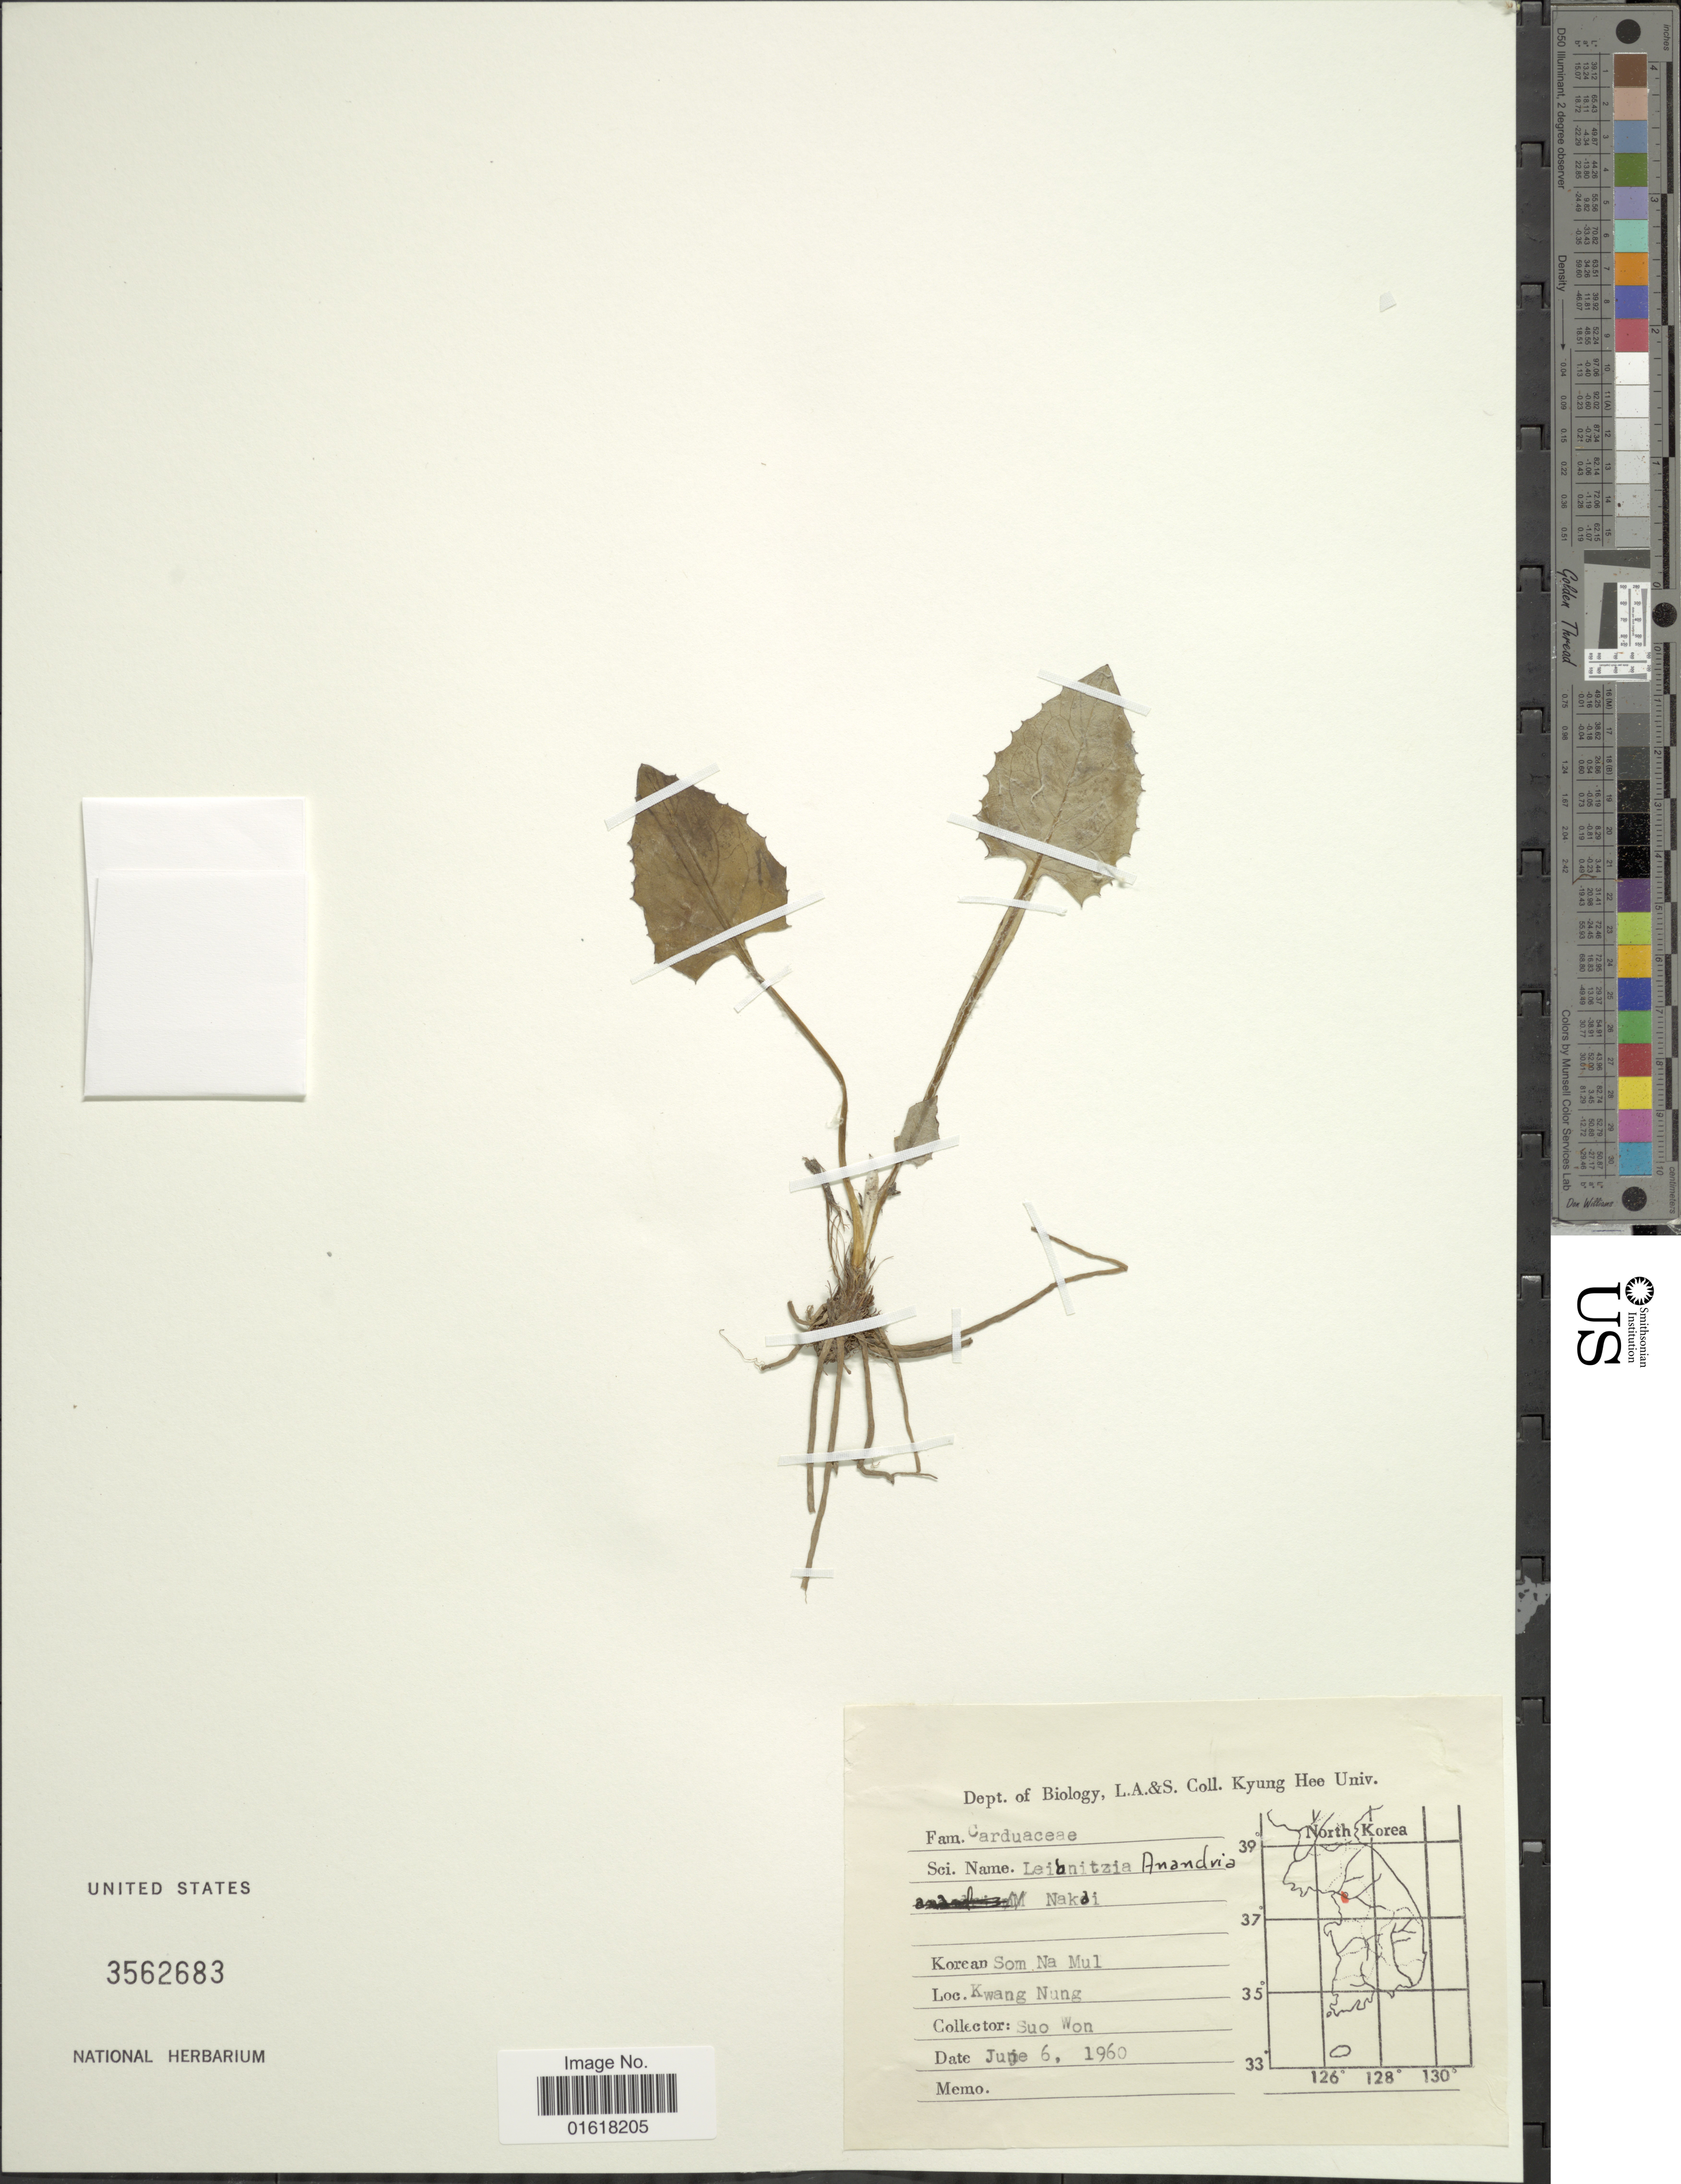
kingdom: Plantae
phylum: Tracheophyta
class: Magnoliopsida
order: Asterales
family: Asteraceae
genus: Leibnitzia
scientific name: Leibnitzia anandria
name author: (L.) Nakai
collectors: I. Lee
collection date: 1960-06-06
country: North Korea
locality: Kwang Nung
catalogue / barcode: US 3562683